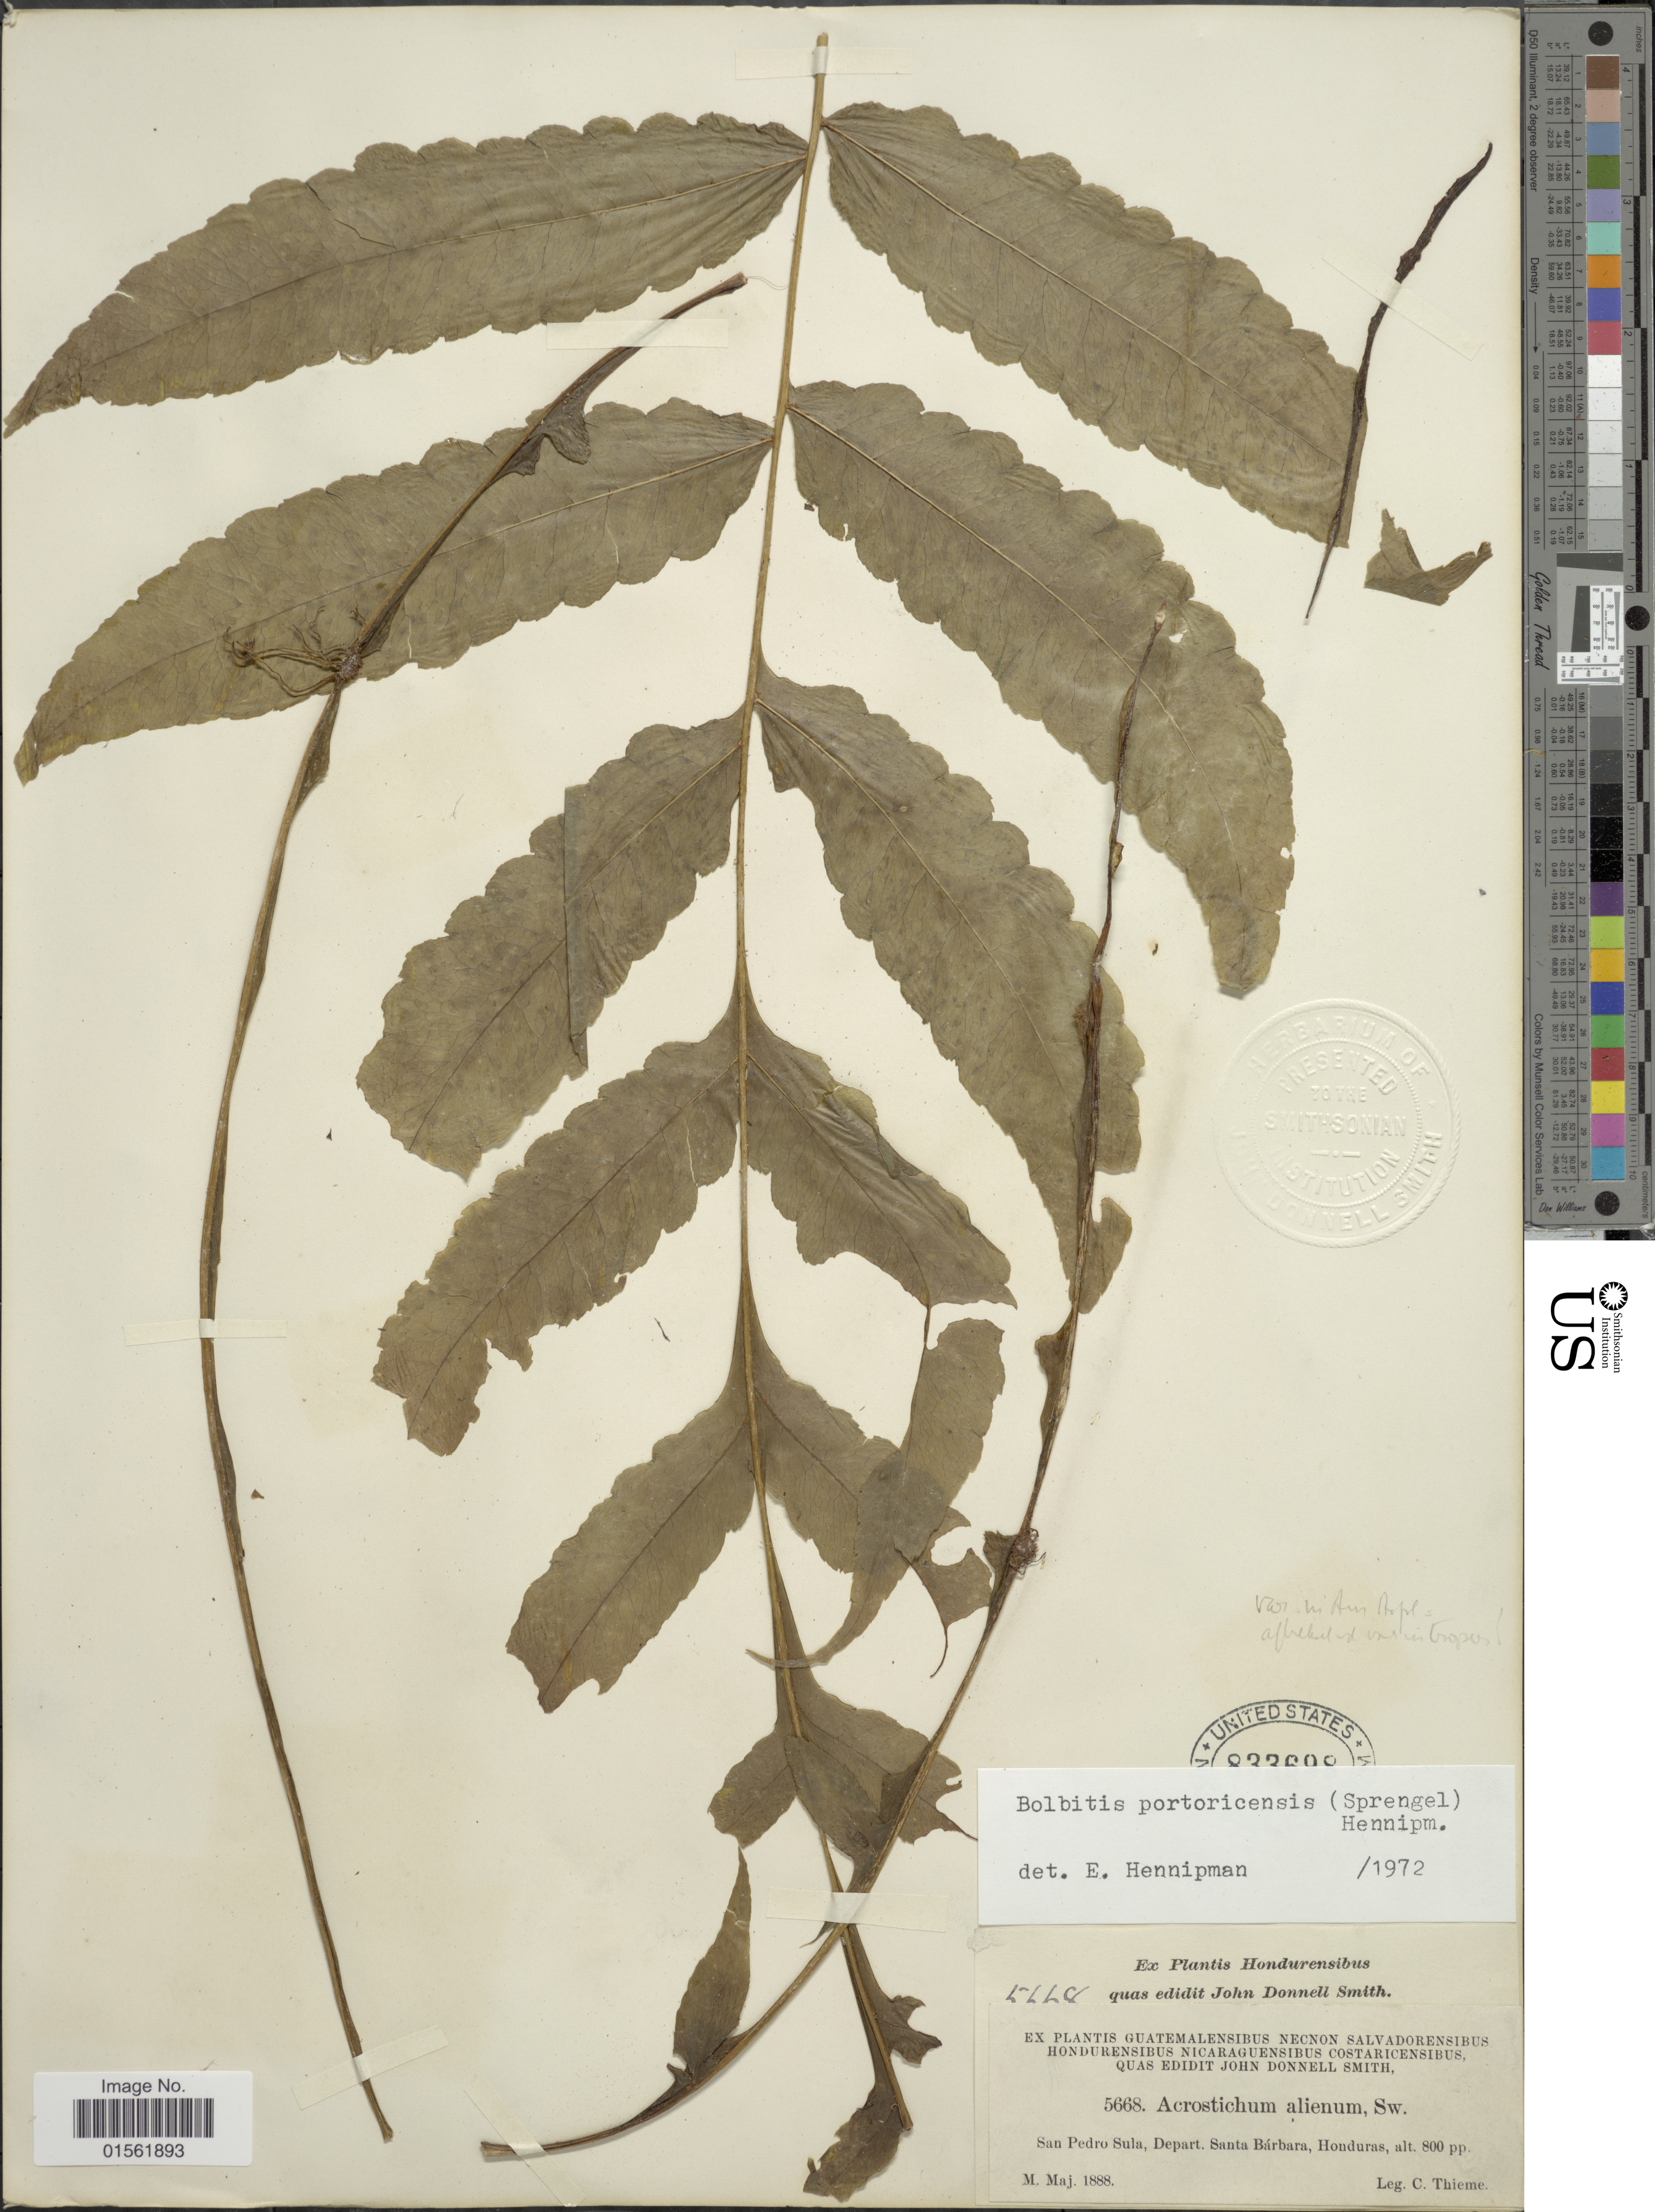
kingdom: Plantae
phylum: Tracheophyta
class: Polypodiopsida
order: Polypodiales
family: Dryopteridaceae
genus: Bolbitis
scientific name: Bolbitis portoricensis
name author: (Spreng.) Hennipman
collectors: C. Thieme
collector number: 5668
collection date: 1888-05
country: Honduras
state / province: Santa Bárbara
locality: San Pedro Sula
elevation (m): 244